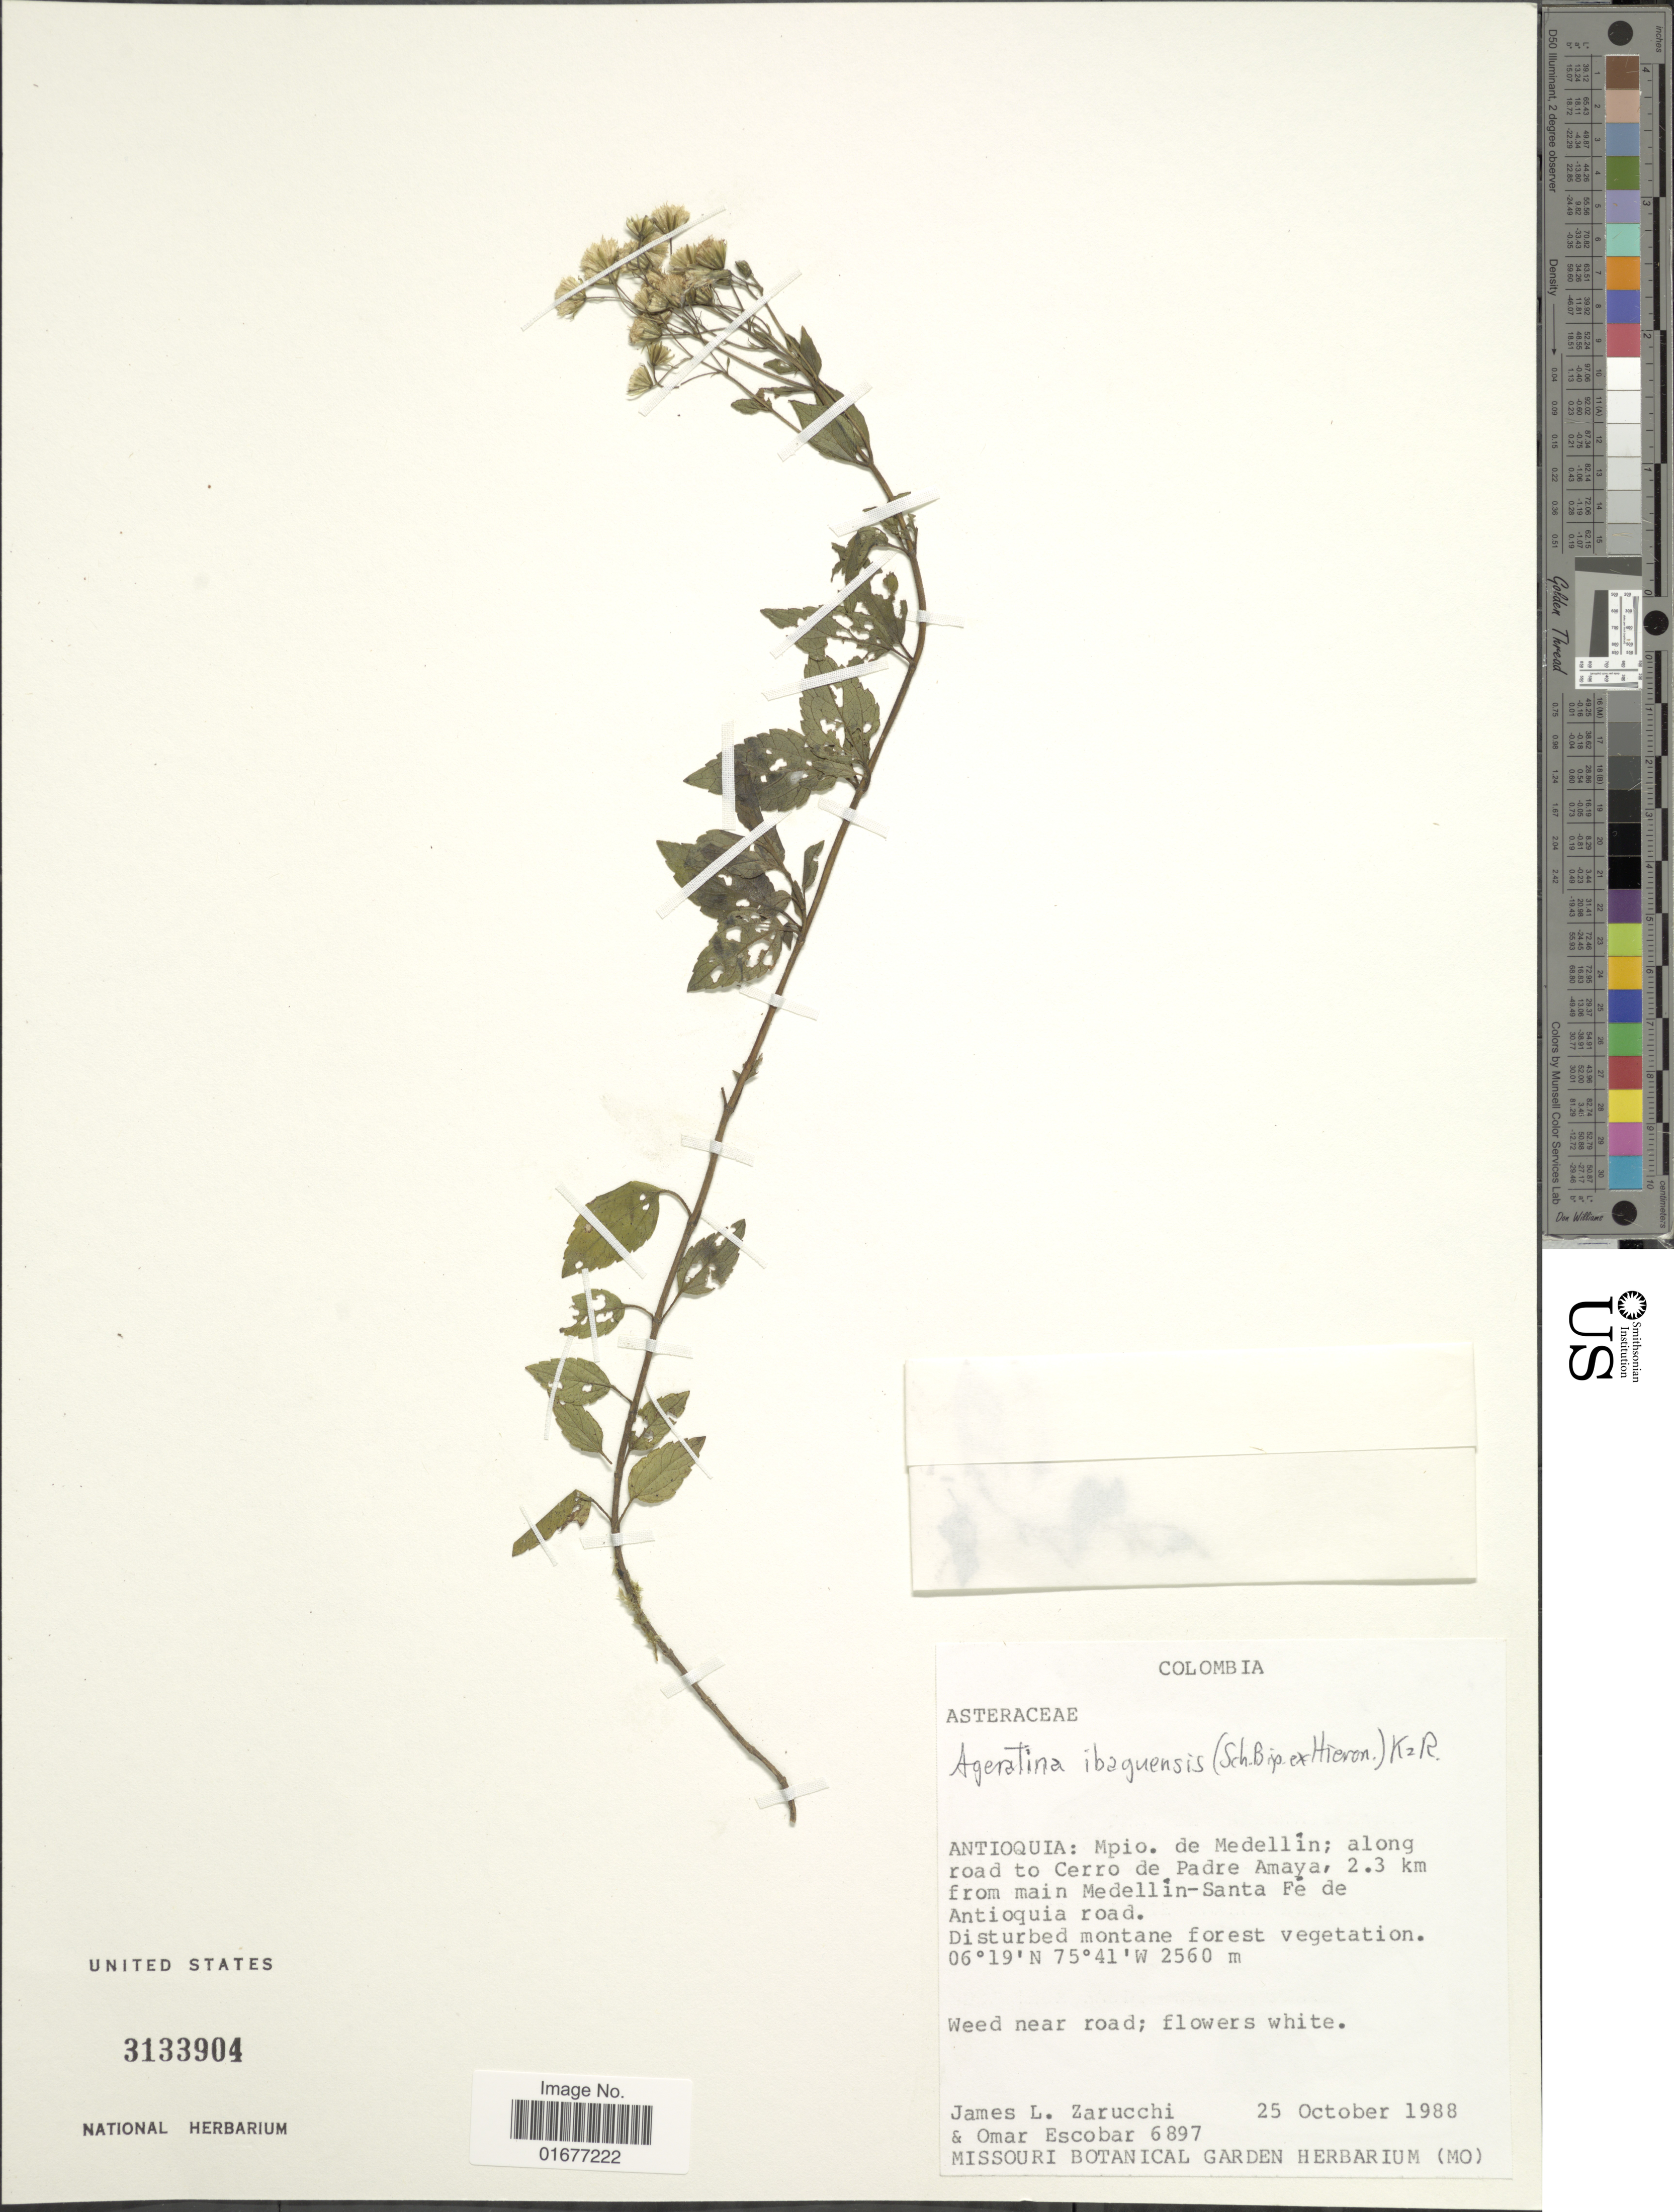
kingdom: Plantae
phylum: Tracheophyta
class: Magnoliopsida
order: Asterales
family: Asteraceae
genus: Ageratina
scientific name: Ageratina azangaroensis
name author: (Sch. Bip. ex Wedd.) R.M. King & H. Rob.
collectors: J. L. Zarucchi & O. D. Escobar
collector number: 6897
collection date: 1988-10-25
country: Colombia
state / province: Antioquia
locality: Mpio. de Medellin; along road to Cerro de Padre Amaya, 2.3 km from main Medellin- Santa Fe de Antioquia road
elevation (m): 2560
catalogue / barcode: US 3133904